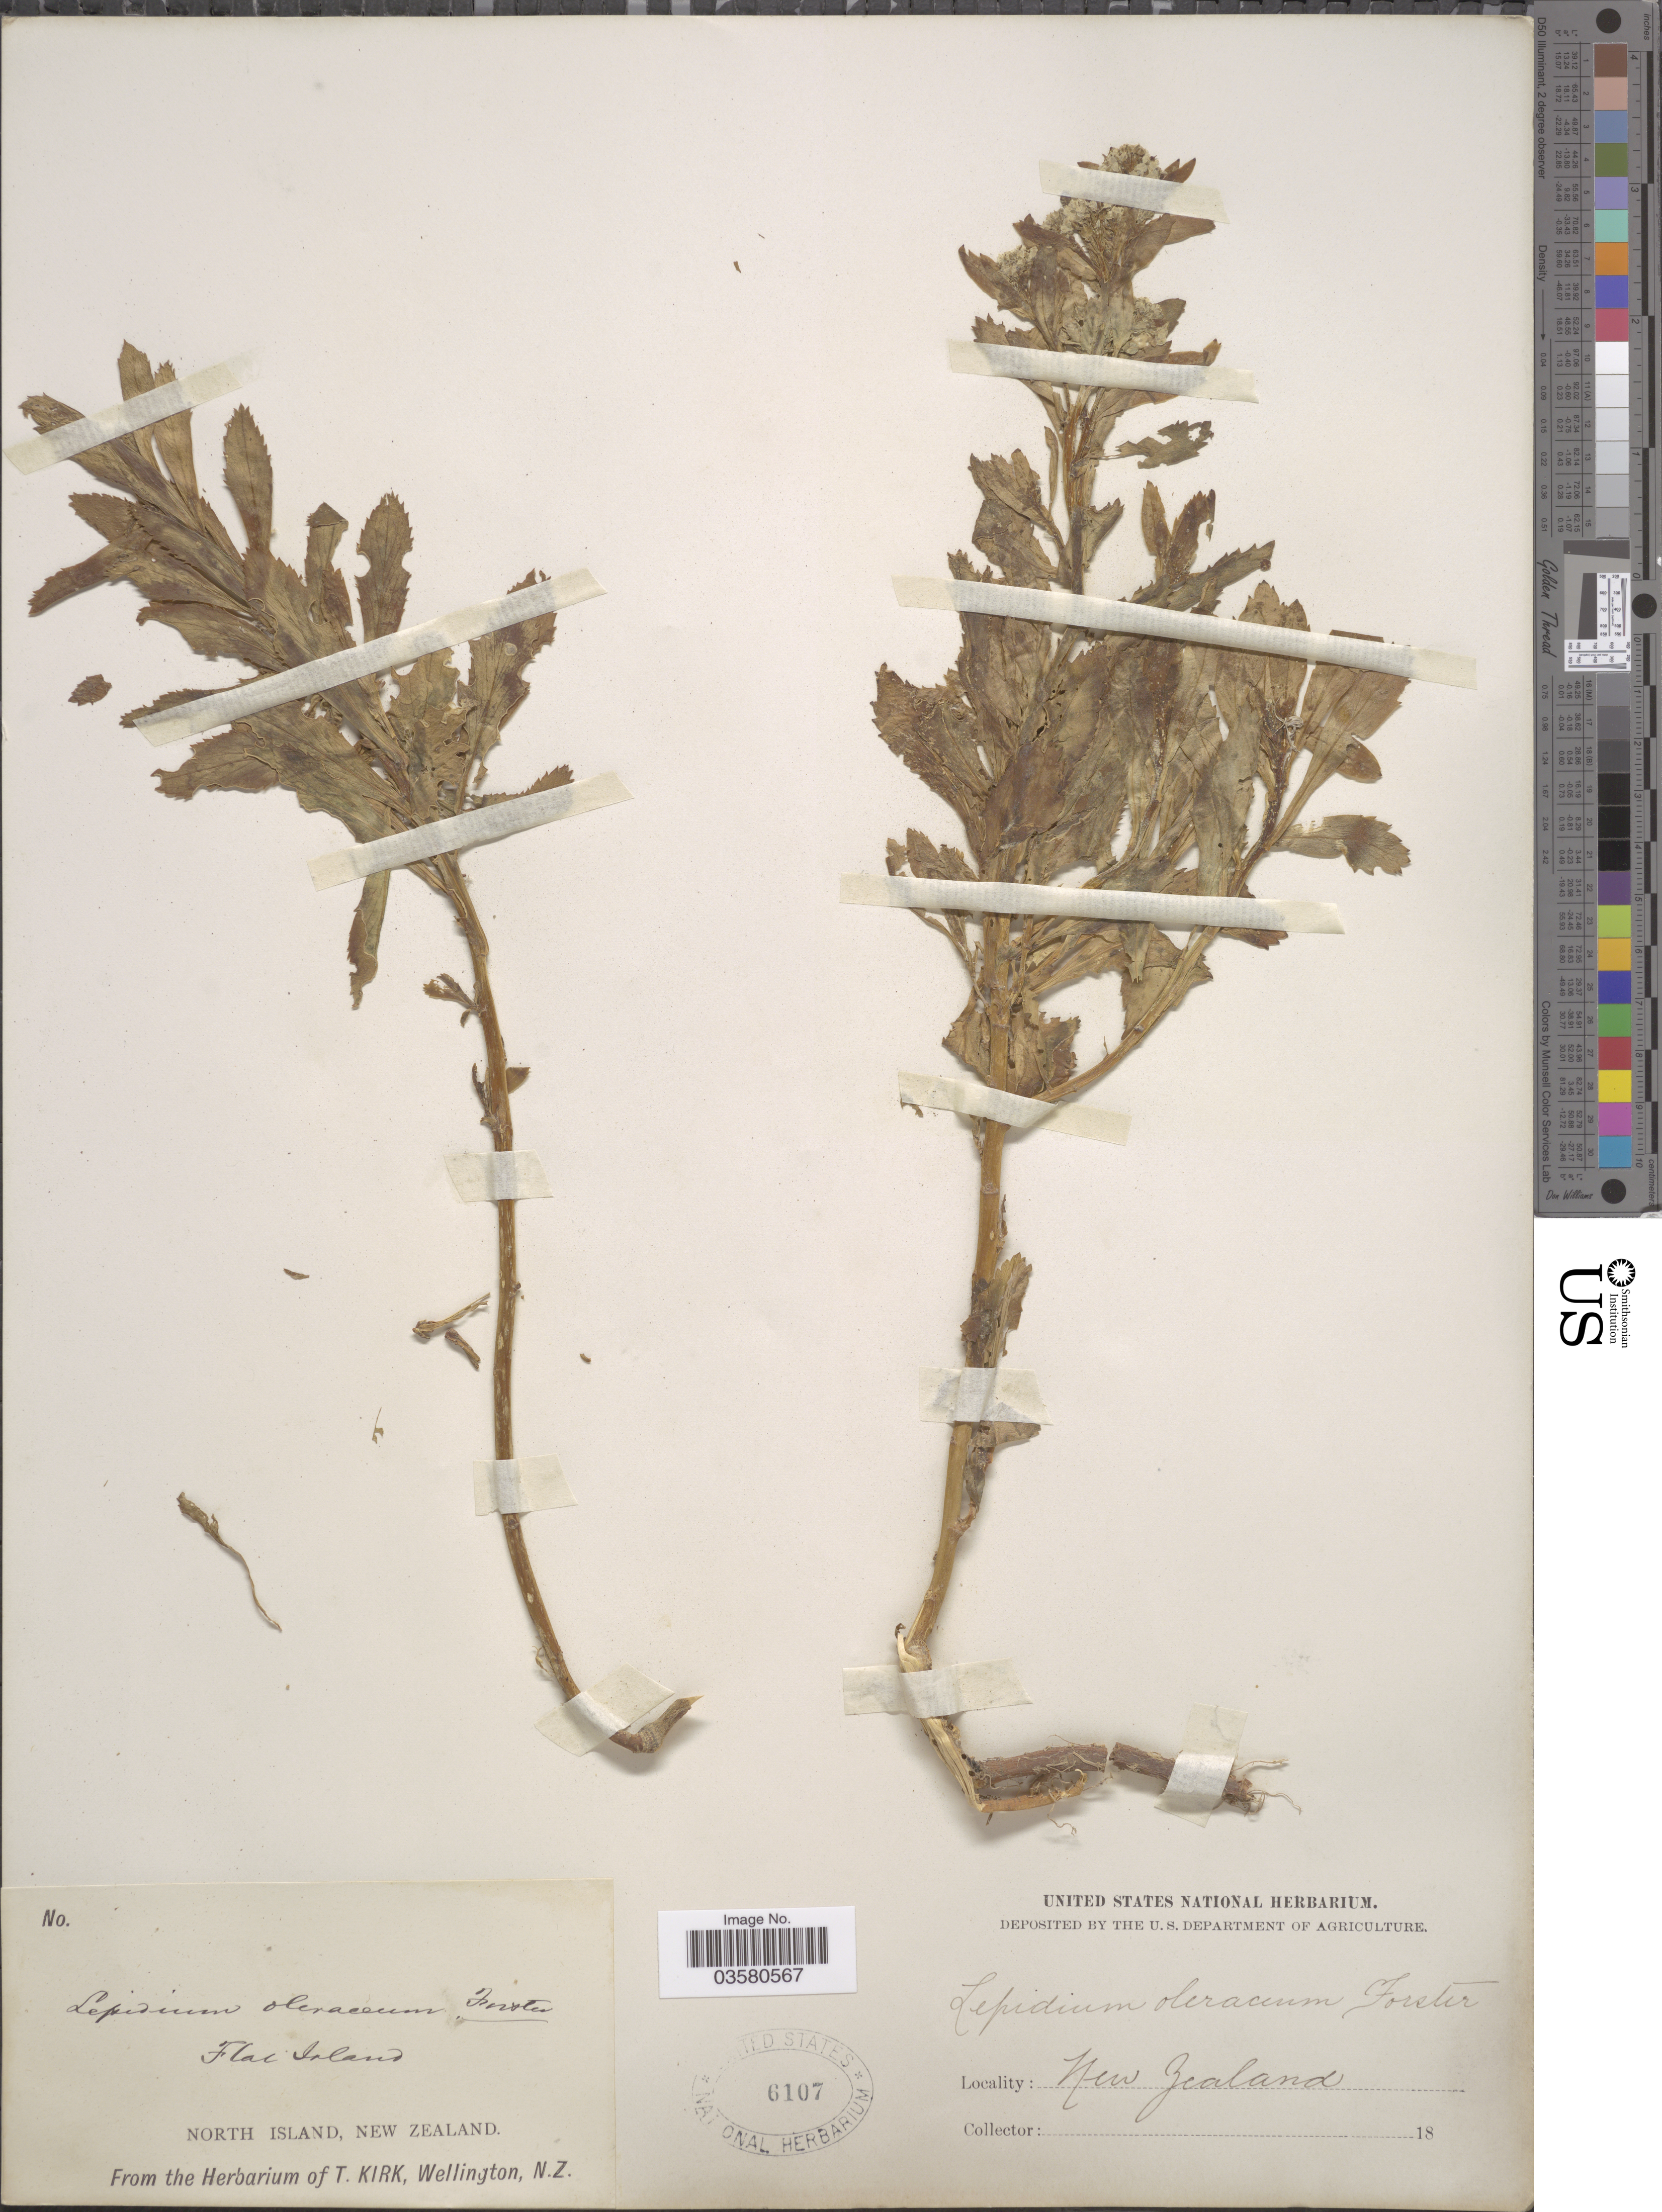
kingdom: Plantae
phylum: Tracheophyta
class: Magnoliopsida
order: Brassicales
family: Brassicaceae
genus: Lepidium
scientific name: Lepidium oleraceum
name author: Sparrm.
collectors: ex herb. T. Kirk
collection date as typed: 18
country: New Zealand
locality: Flai Island. North Island.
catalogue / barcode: US 6107